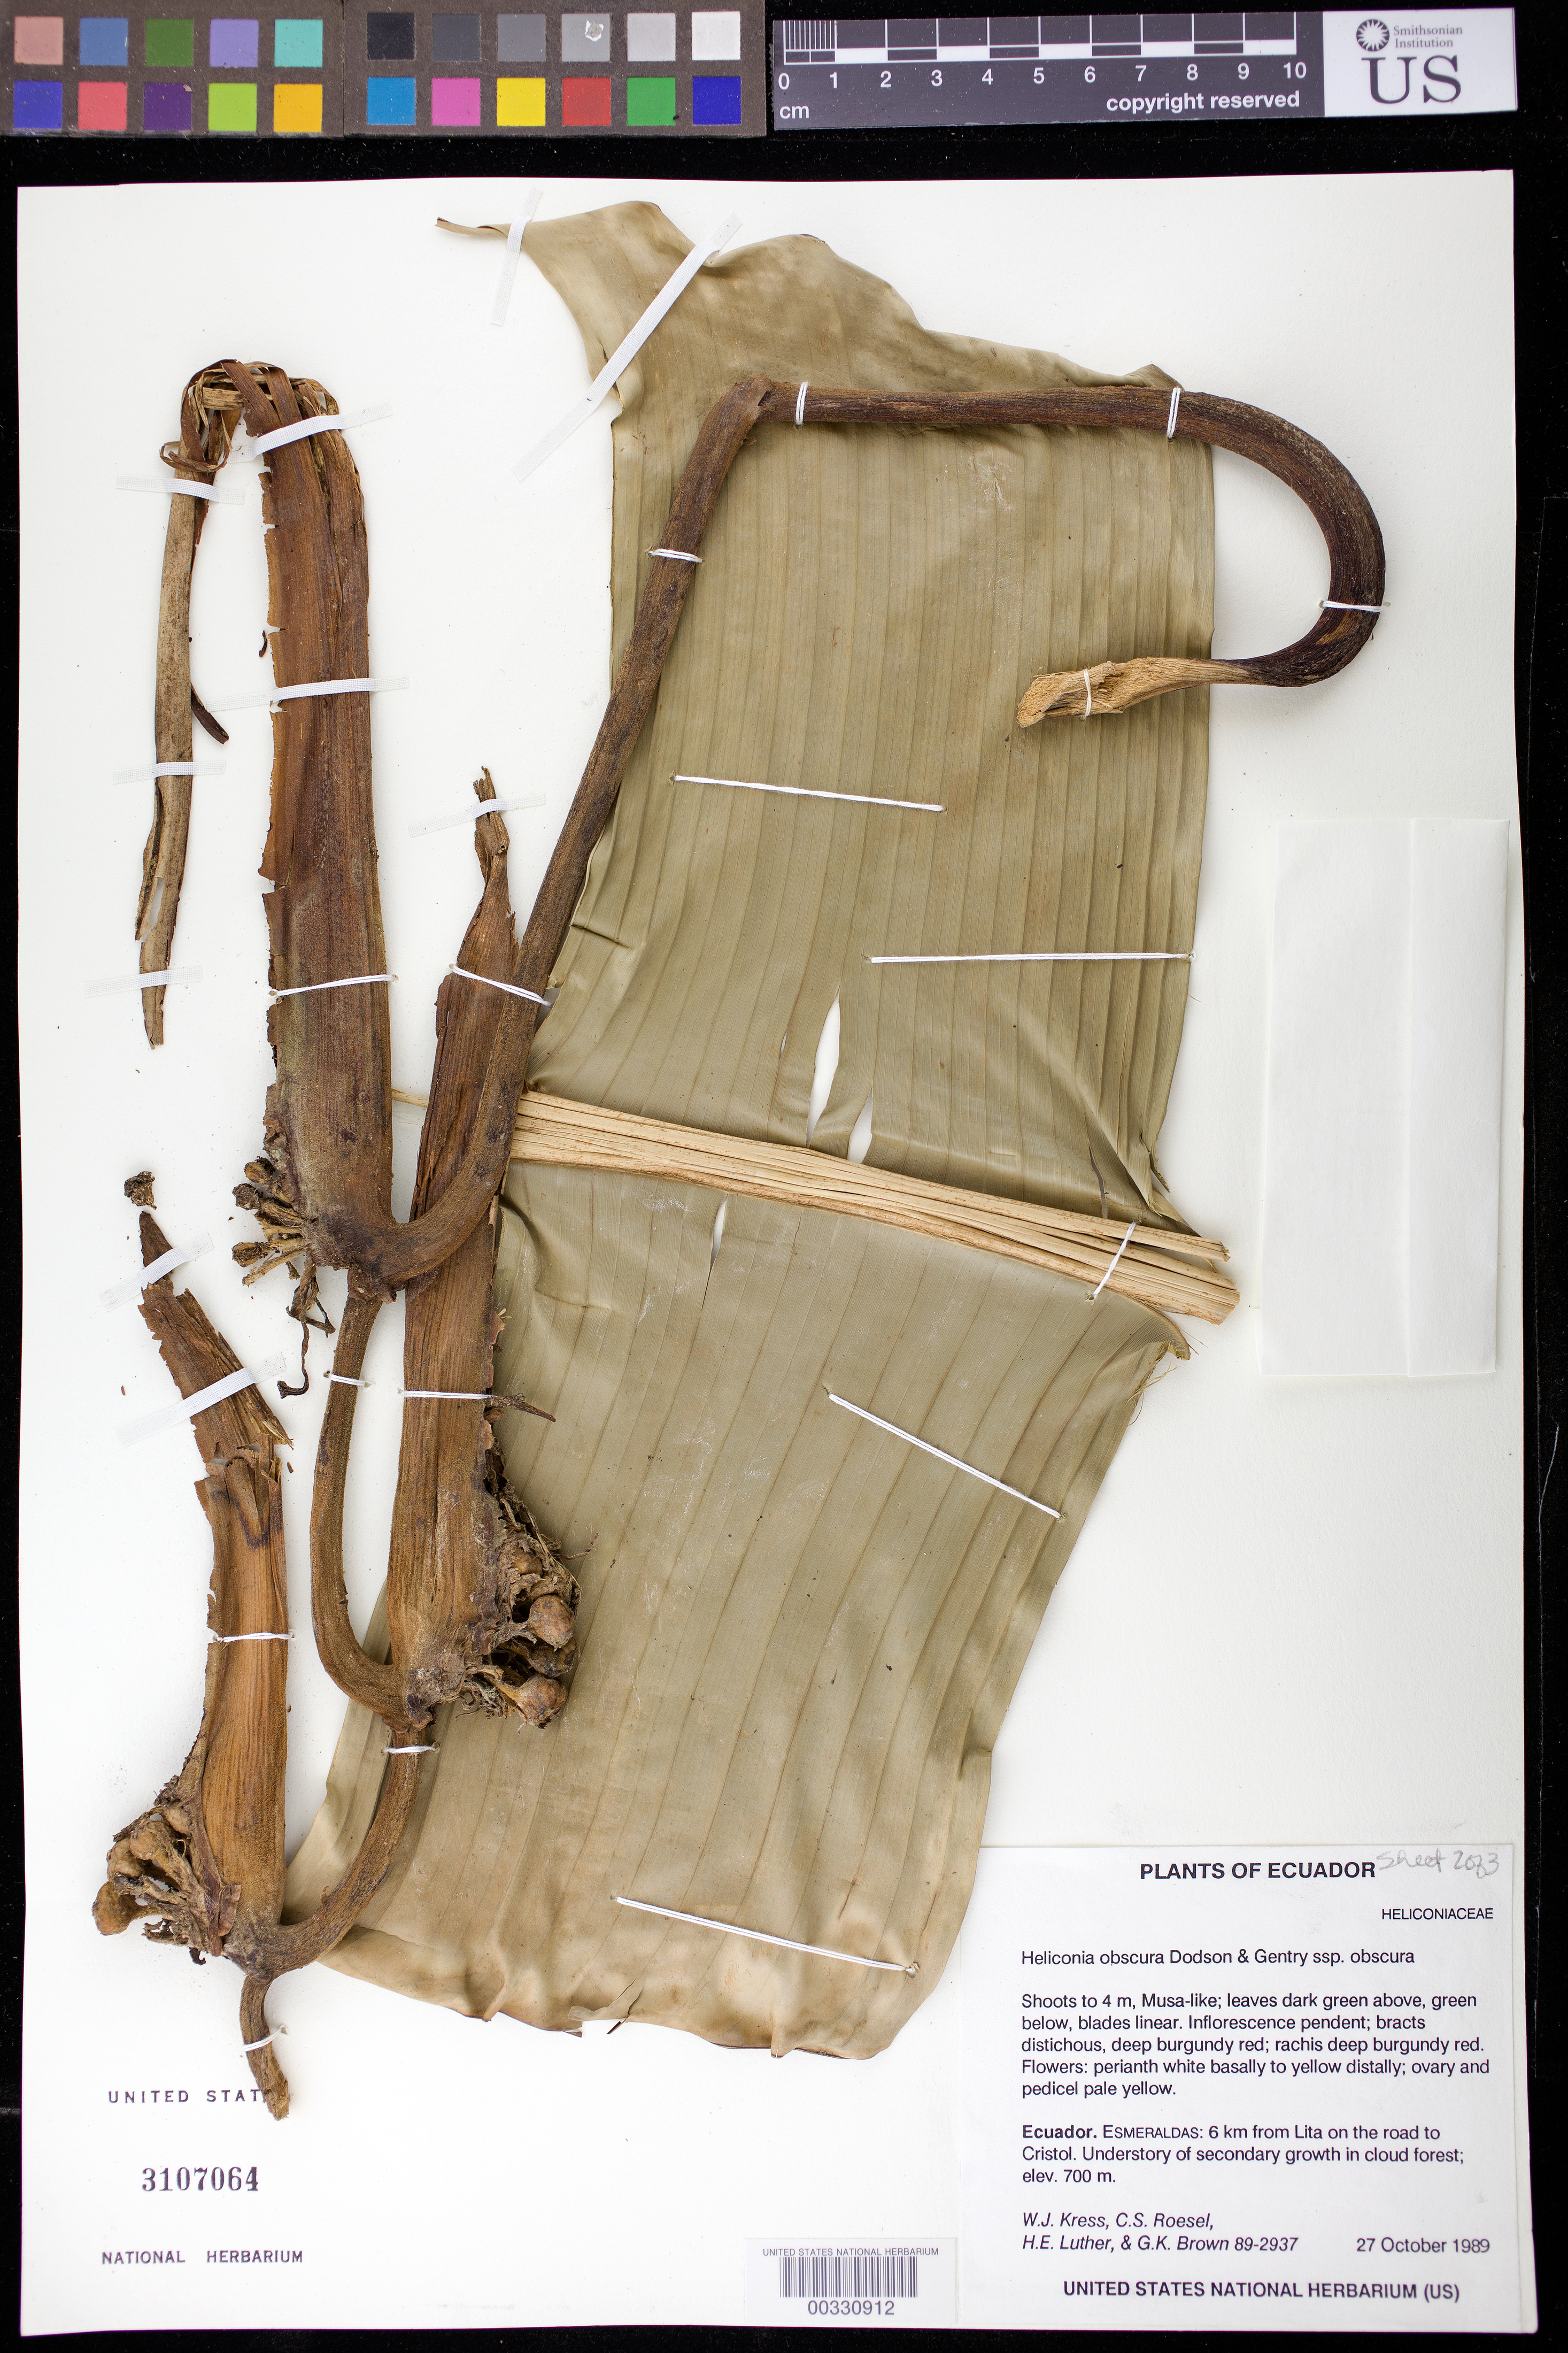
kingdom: Plantae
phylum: Tracheophyta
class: Liliopsida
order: Zingiberales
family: Heliconiaceae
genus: Heliconia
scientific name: Heliconia obscura subsp. obscura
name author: Dodson & Gentry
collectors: W. J. Kress, C. S. Roesel, Harry E. Luther & G. K. Brown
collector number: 89-2937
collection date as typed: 27 Oct 1989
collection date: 1989-10-27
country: Ecuador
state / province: Esmeraldas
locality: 6 km from Lita on road to Cristol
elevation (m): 700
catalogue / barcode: US 3107064